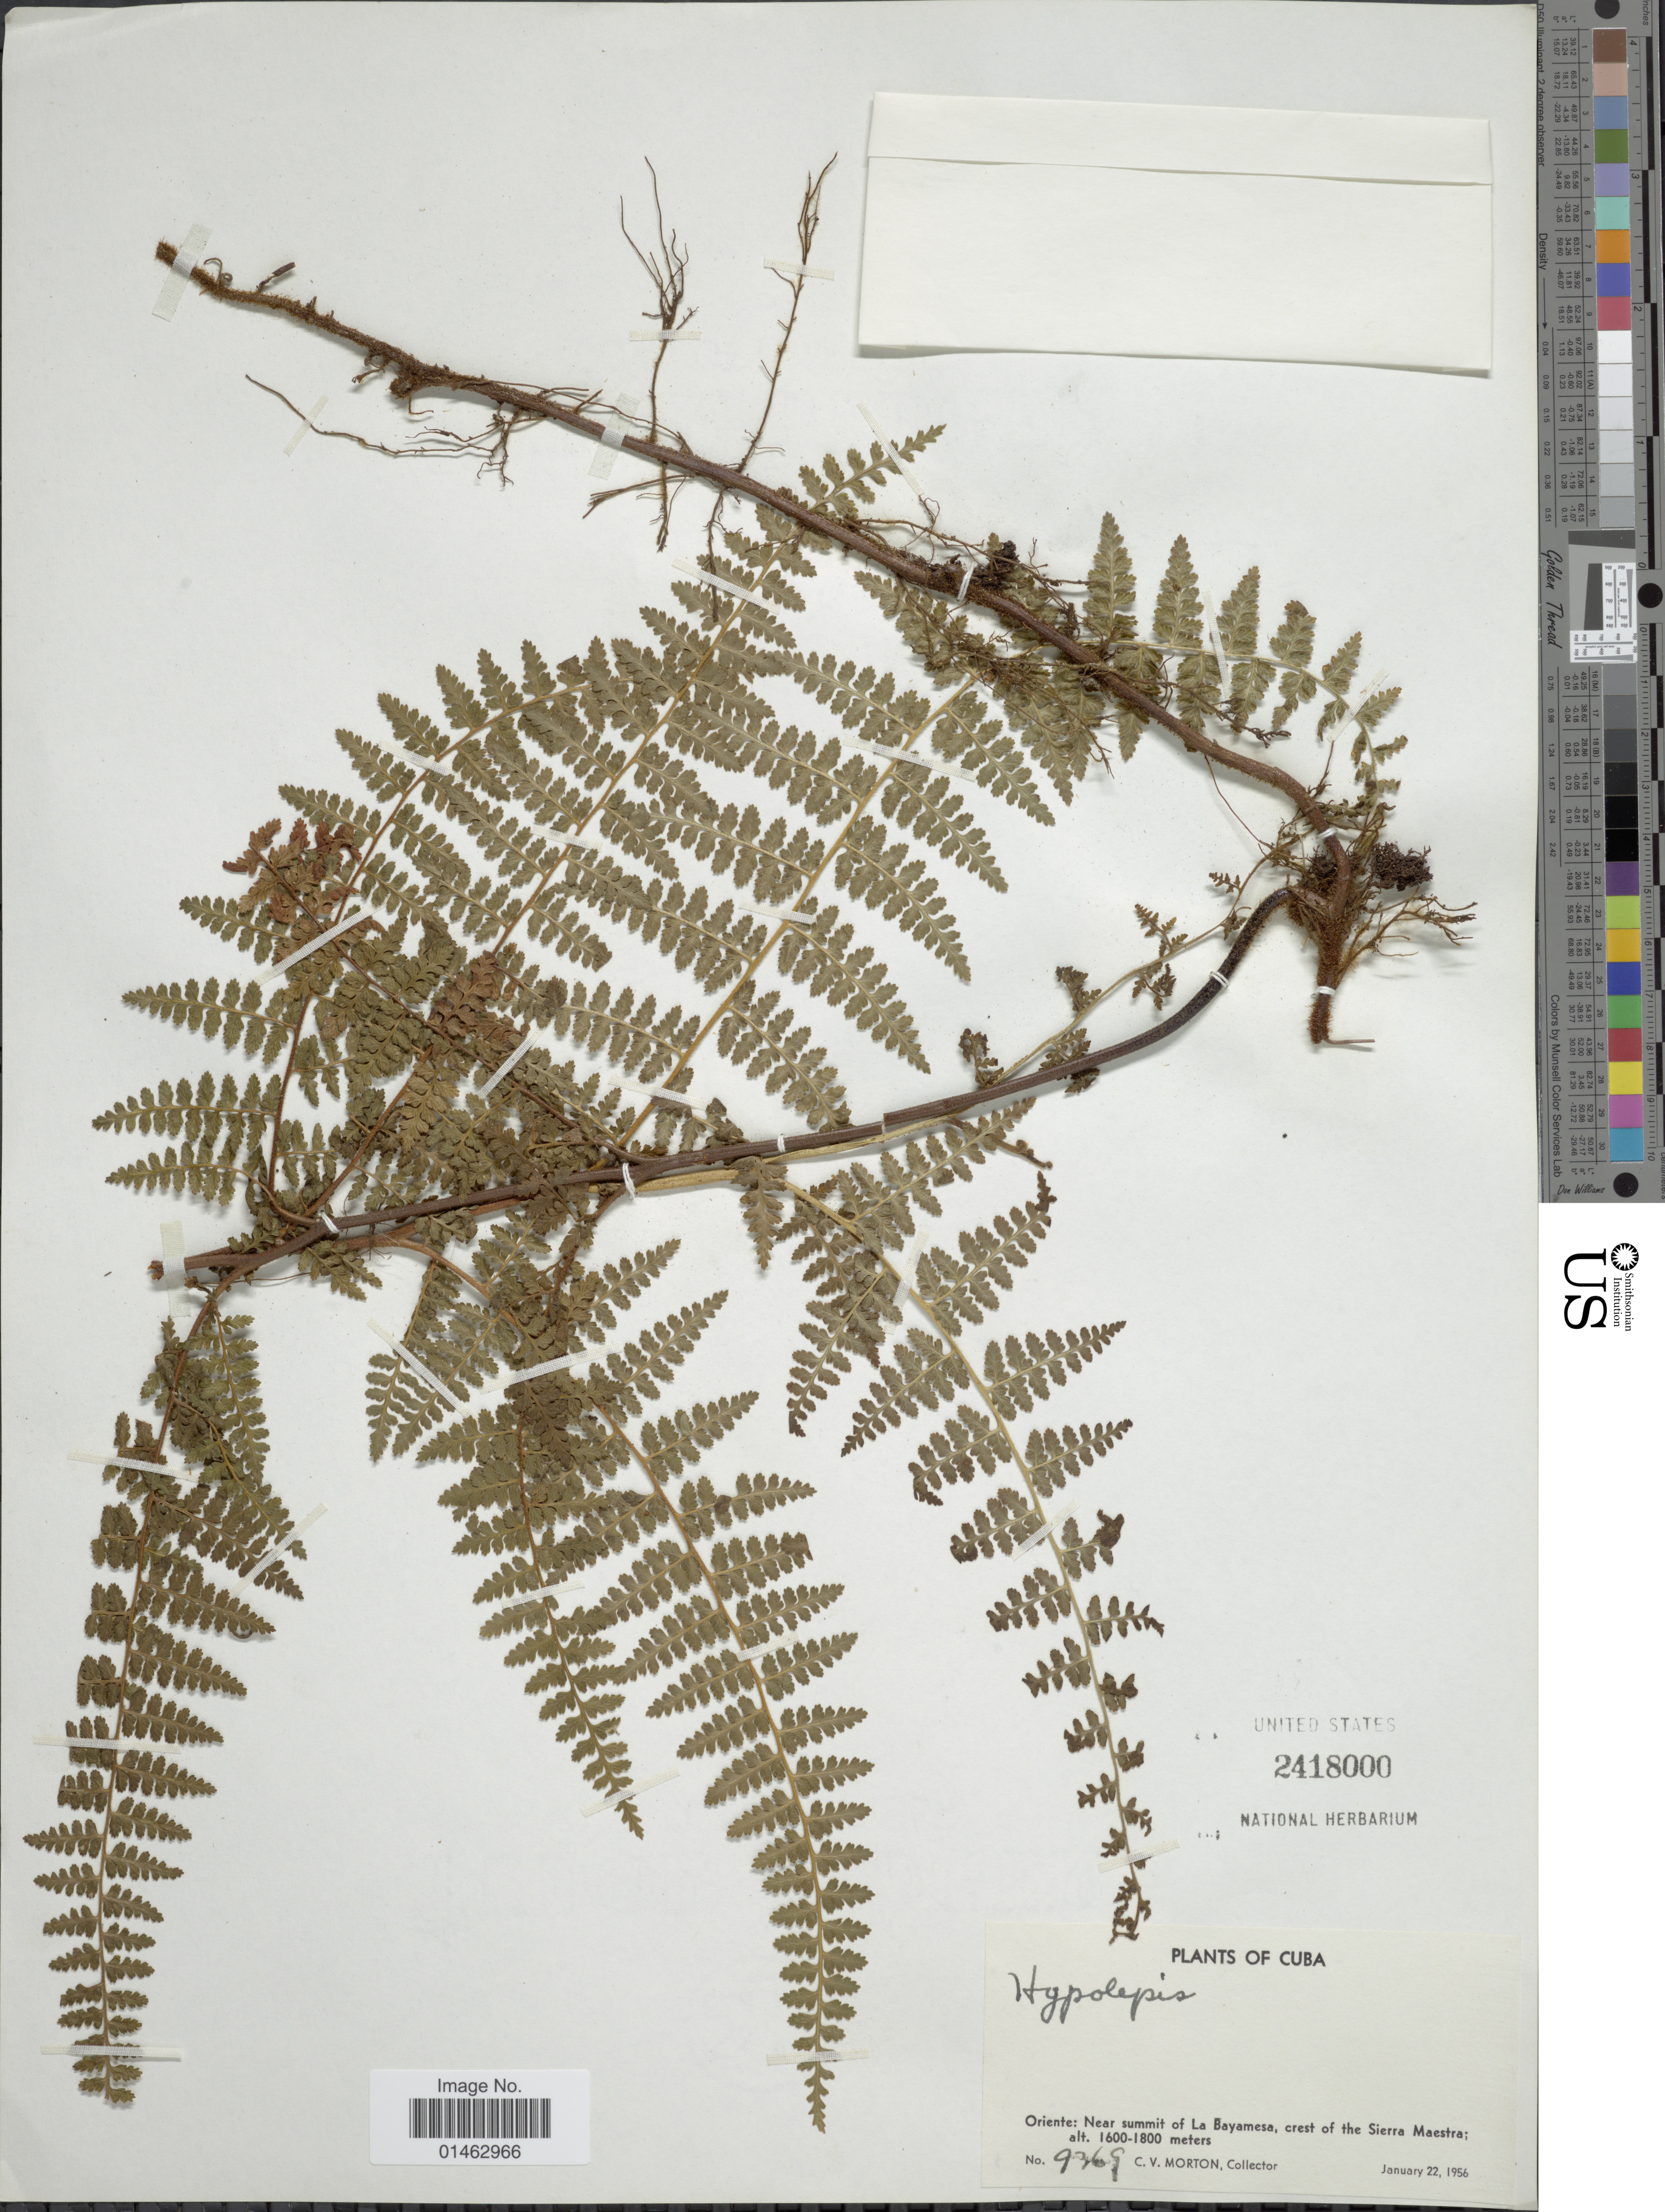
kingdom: Plantae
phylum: Tracheophyta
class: Polypodiopsida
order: Polypodiales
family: Dennstaedtiaceae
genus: Hypolepis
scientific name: Hypolepis sp.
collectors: C. V. Morton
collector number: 9369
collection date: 1956-01-22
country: Cuba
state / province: Oriente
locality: Near summit of La Bayamesa, crest of the SIerra Maestra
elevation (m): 1600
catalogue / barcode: US 2418000